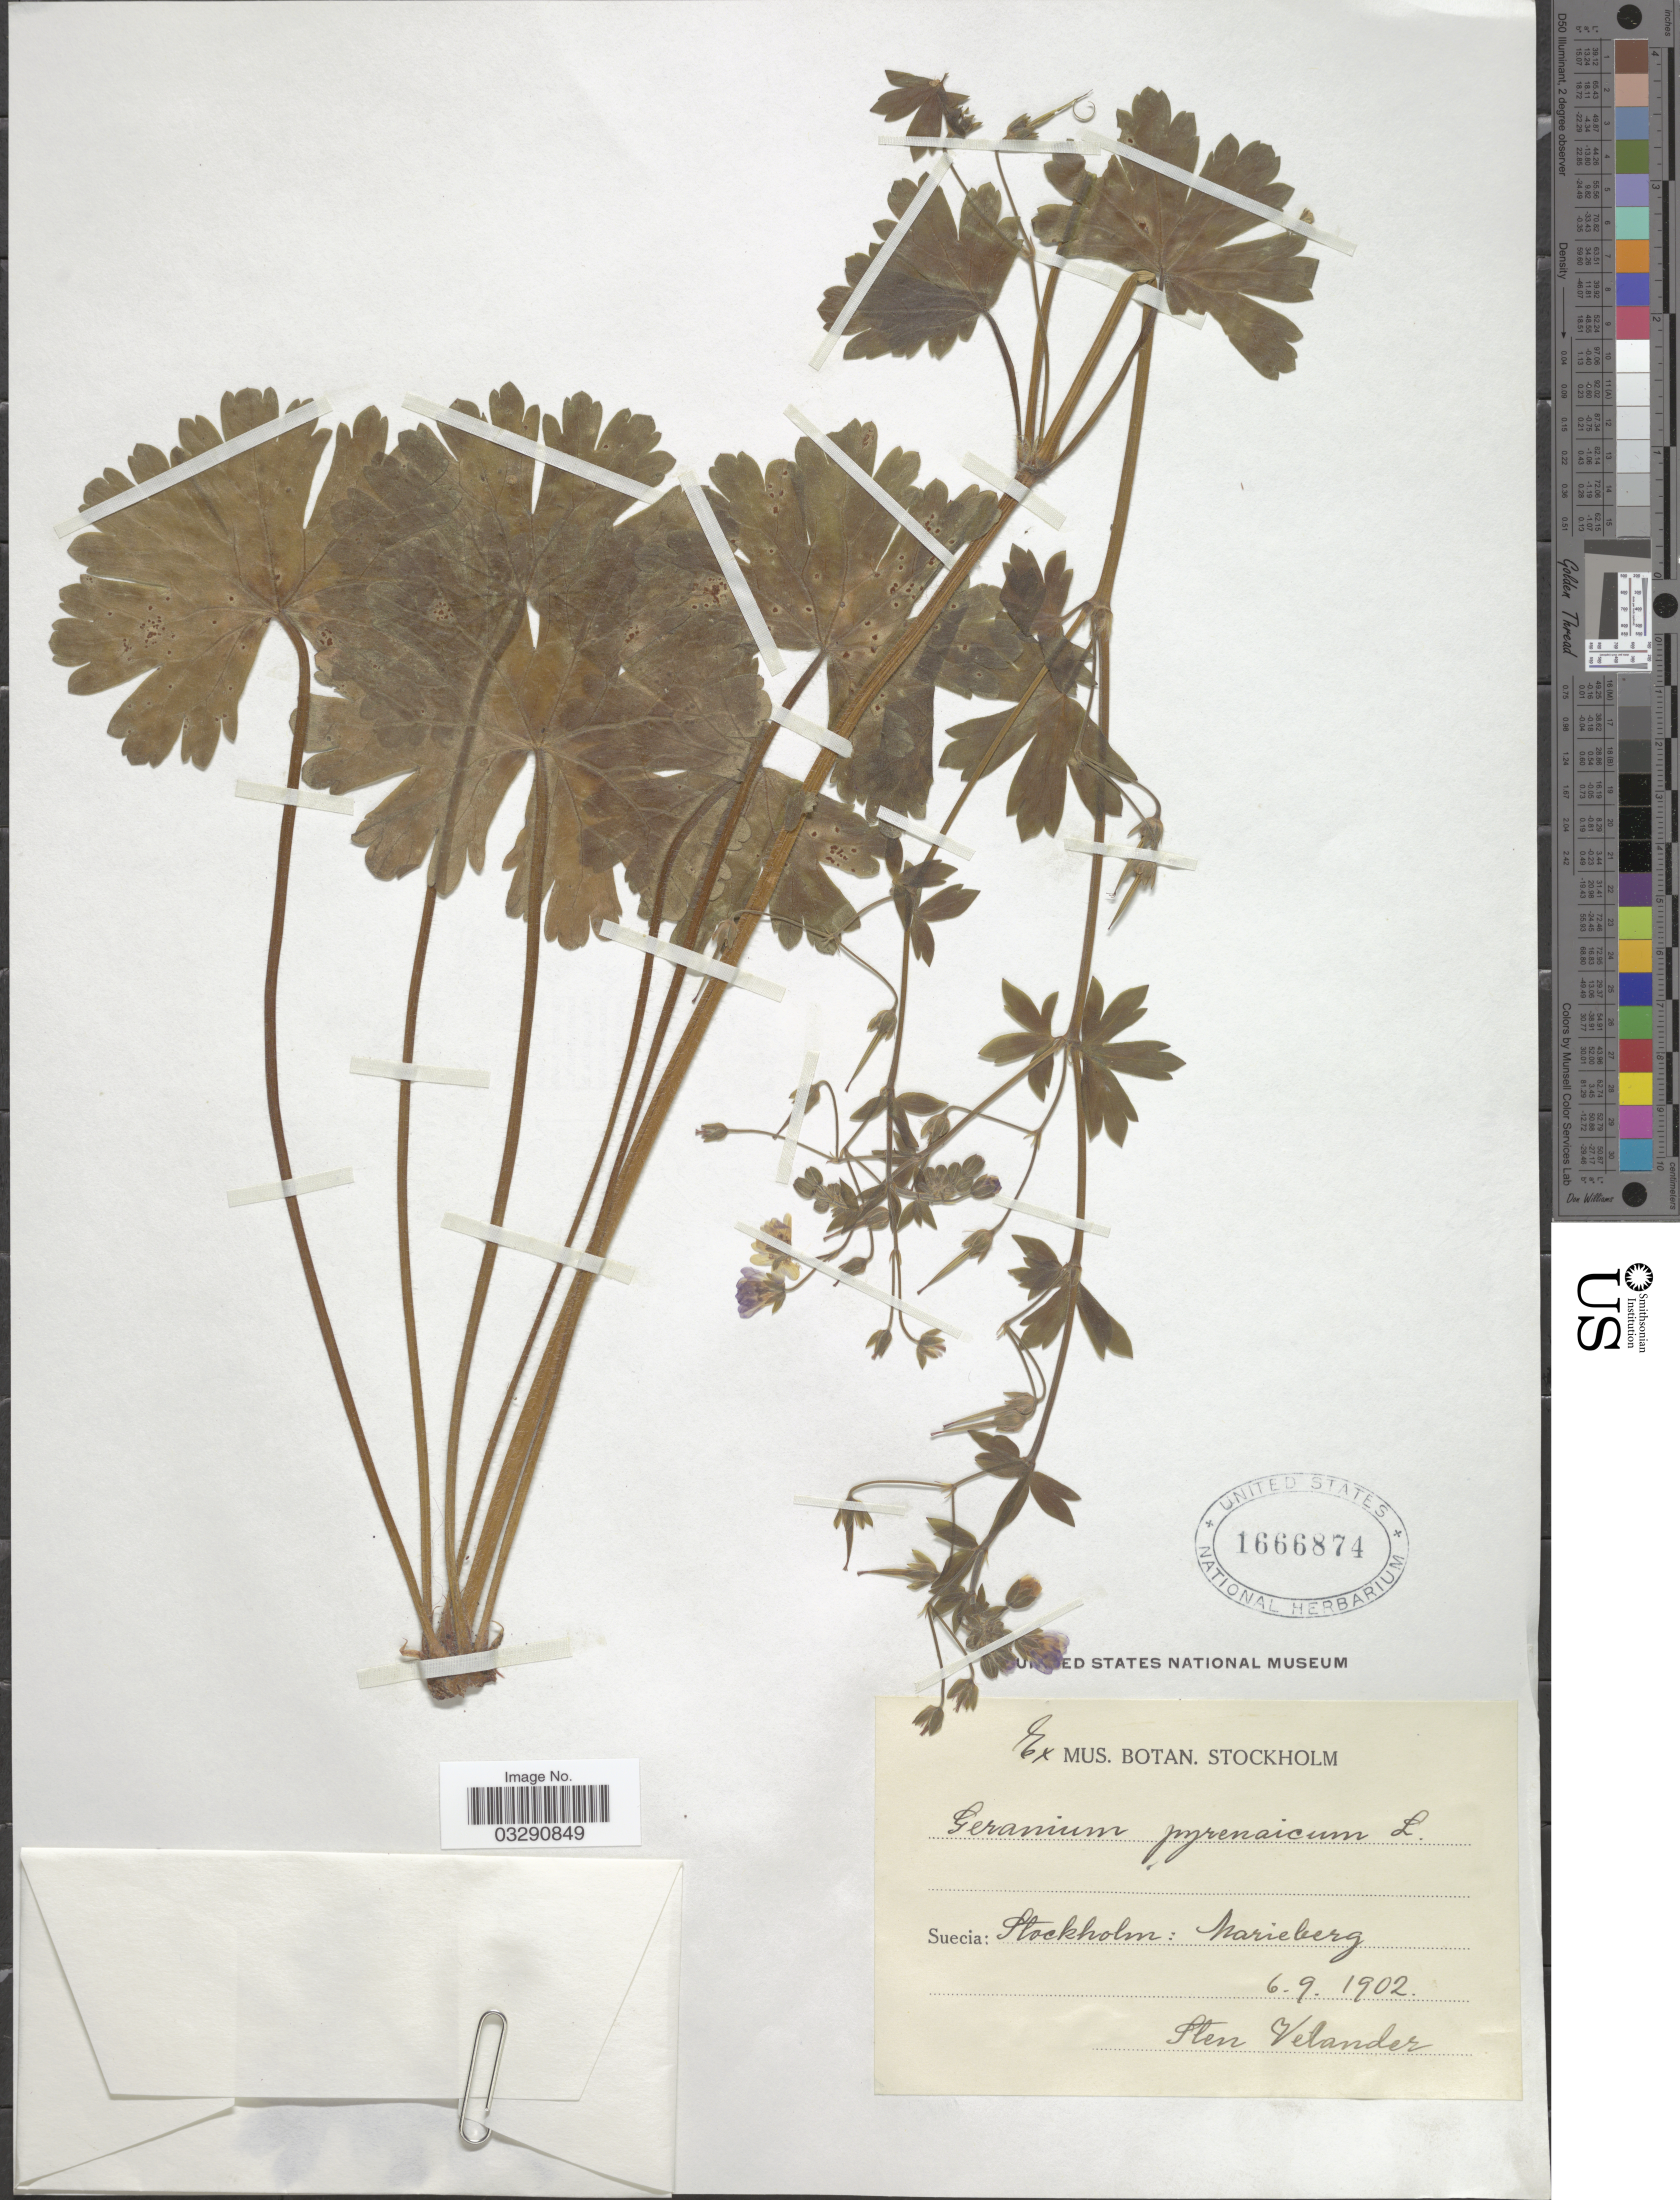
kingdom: Plantae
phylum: Tracheophyta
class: Magnoliopsida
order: Geraniales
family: Geraniaceae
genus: Geranium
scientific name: Geranium pyrenaicum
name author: Burm. f.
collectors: S. Velander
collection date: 1902-09-06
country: Sweden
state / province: Stockholm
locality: Suecia: Stockholm: Marieberg.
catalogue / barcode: US 1666874